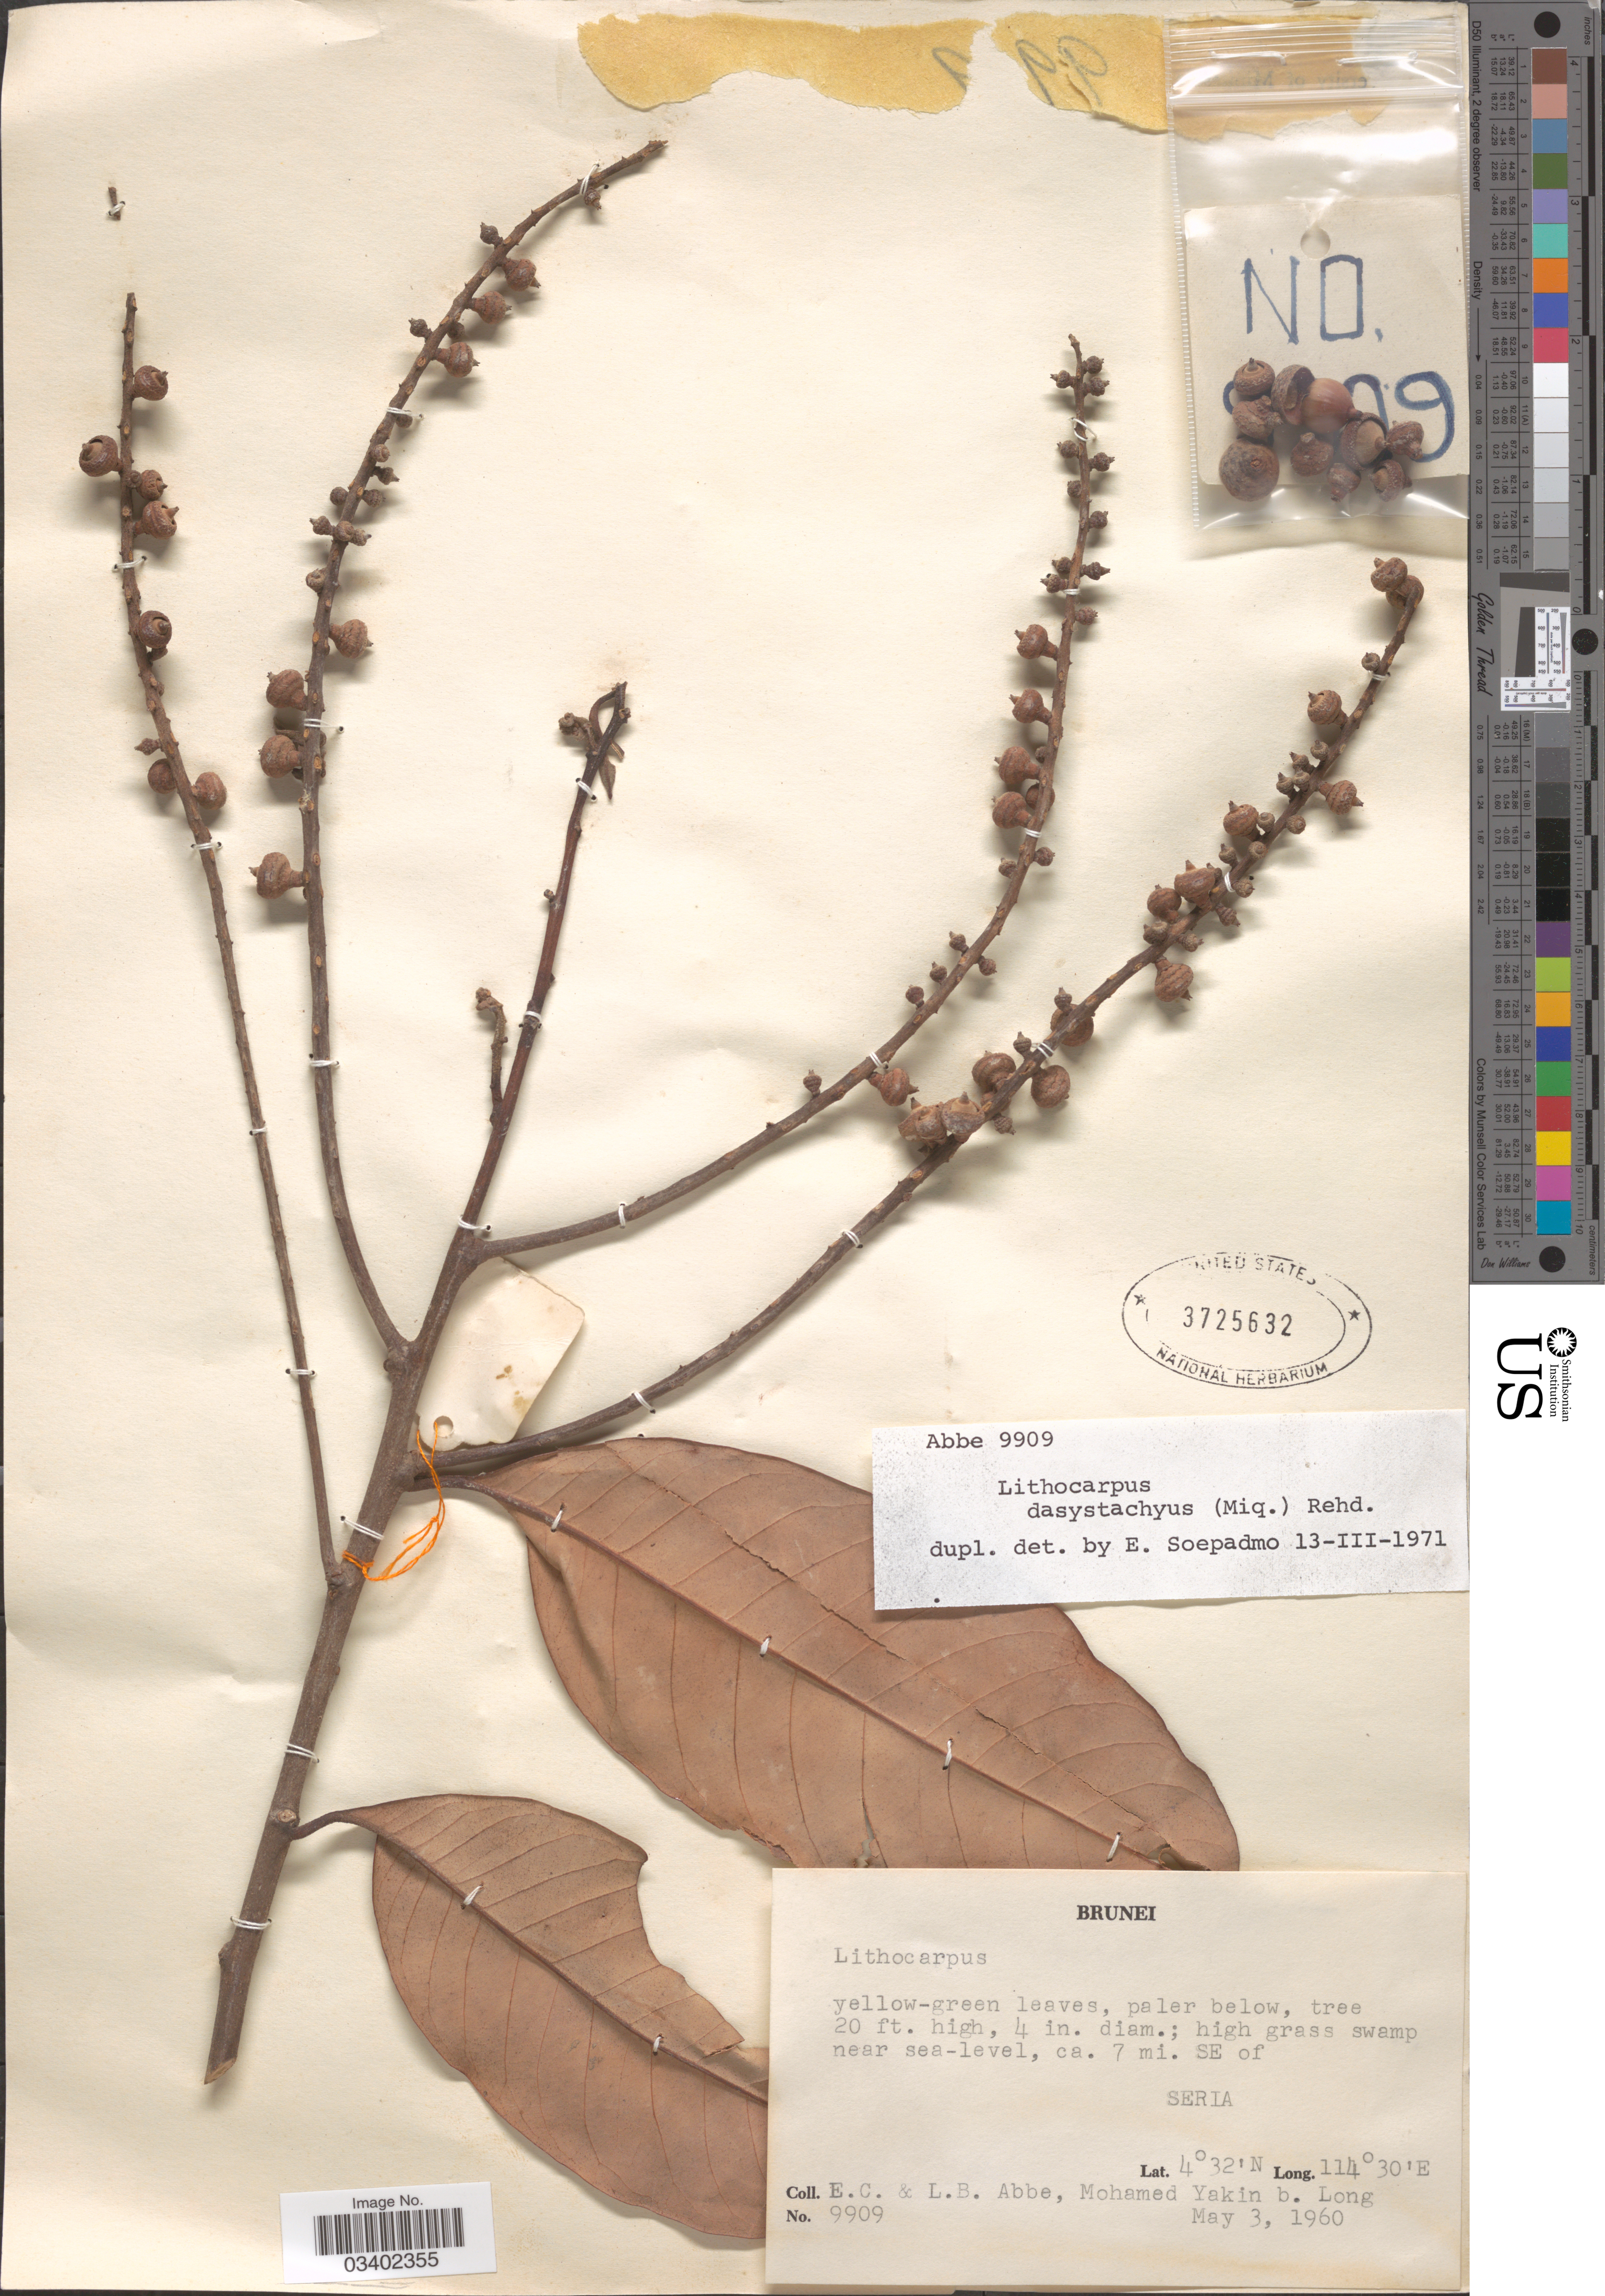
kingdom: Plantae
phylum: Tracheophyta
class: Magnoliopsida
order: Fagales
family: Fagaceae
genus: Lithocarpus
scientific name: Lithocarpus dasystachyus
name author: (Miq.) Rehder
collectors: E. C. Abbe, L. B. Abbe & M. Yakin b. Long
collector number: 9909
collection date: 1960-05-03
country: Brunei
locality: Ca. 7 mi. SE of Seria.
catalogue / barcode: US 3725632